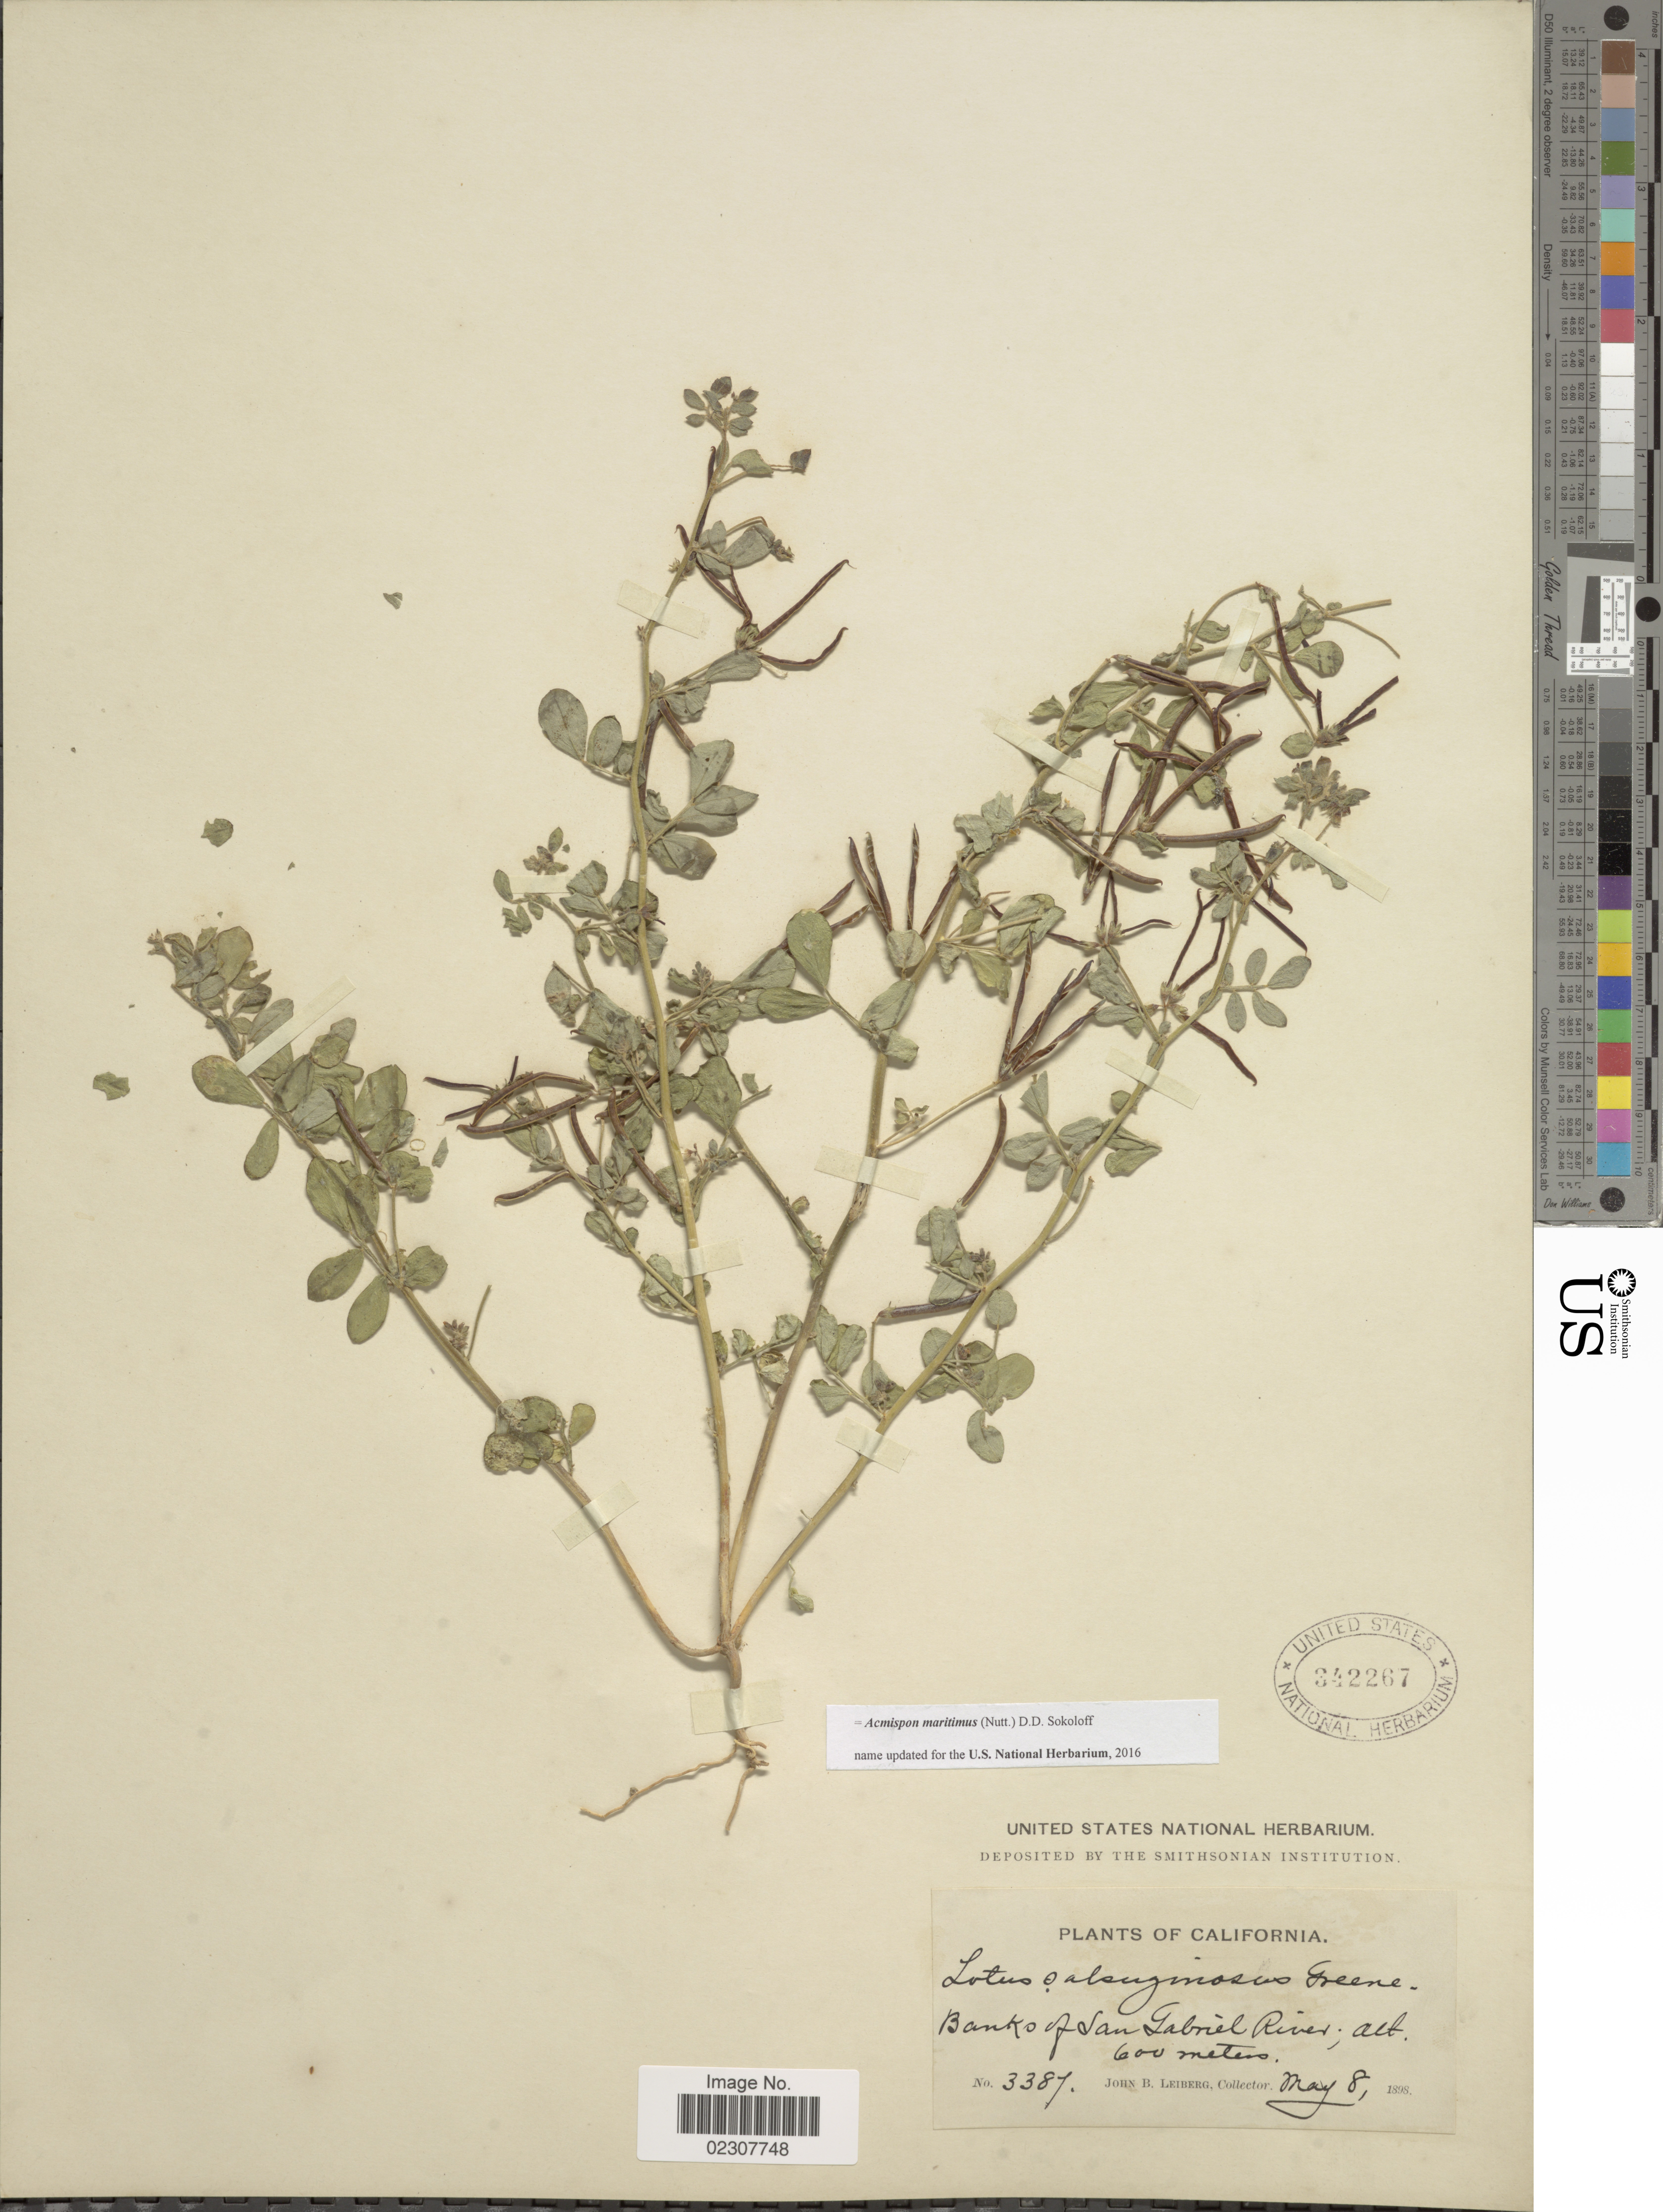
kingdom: Plantae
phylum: Tracheophyta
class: Magnoliopsida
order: Fabales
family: Fabaceae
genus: Acmispon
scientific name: Acmispon maritimus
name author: (Nutt.) D.D. Sokoloff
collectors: J. B. Leiberg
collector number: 3387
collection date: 1898-05-08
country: United States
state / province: California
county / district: Los Angeles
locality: Banks of San Gabriel River.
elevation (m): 600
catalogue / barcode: US 342267